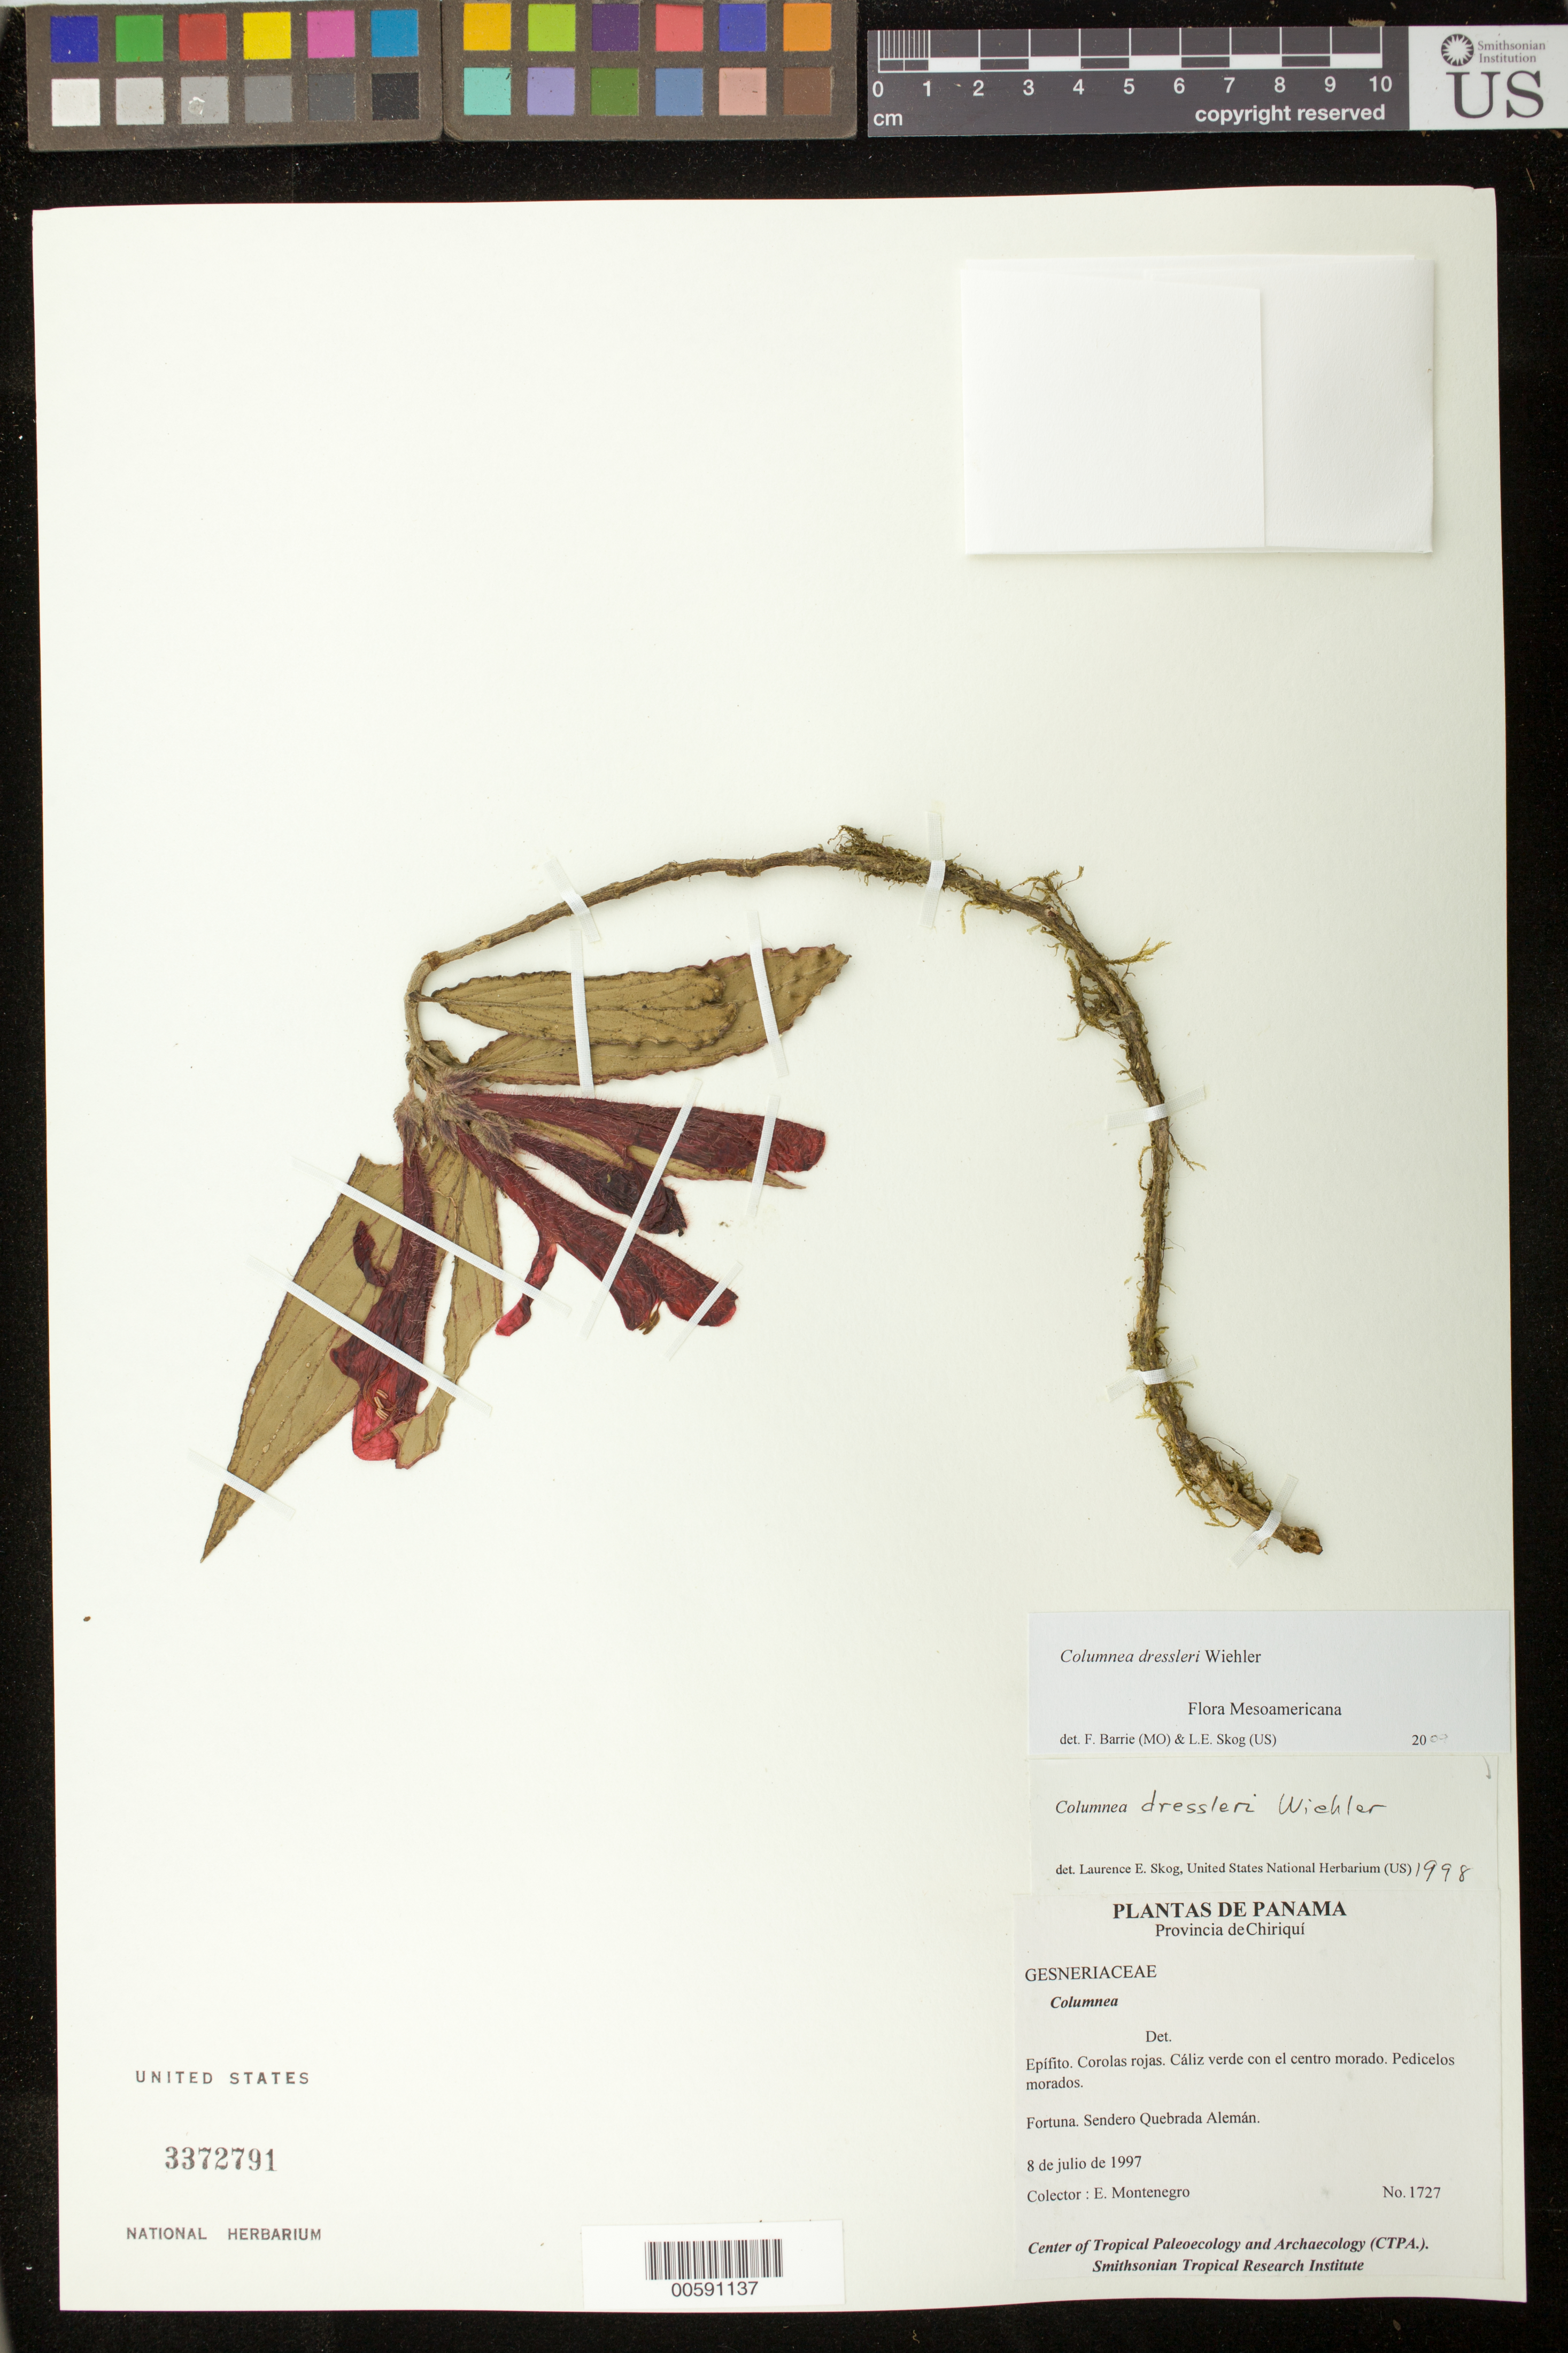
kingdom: Plantae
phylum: Tracheophyta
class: Magnoliopsida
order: Lamiales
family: Gesneriaceae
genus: Columnea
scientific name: Columnea dressleri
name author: Wiehler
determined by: Skog, Laurence E.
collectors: E. Montenegro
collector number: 1727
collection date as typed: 08 Jul 1997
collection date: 1997-07-08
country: Panama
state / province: Chiriquí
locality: Fortuna; sendero Quebrada Alemán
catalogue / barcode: US 3372791